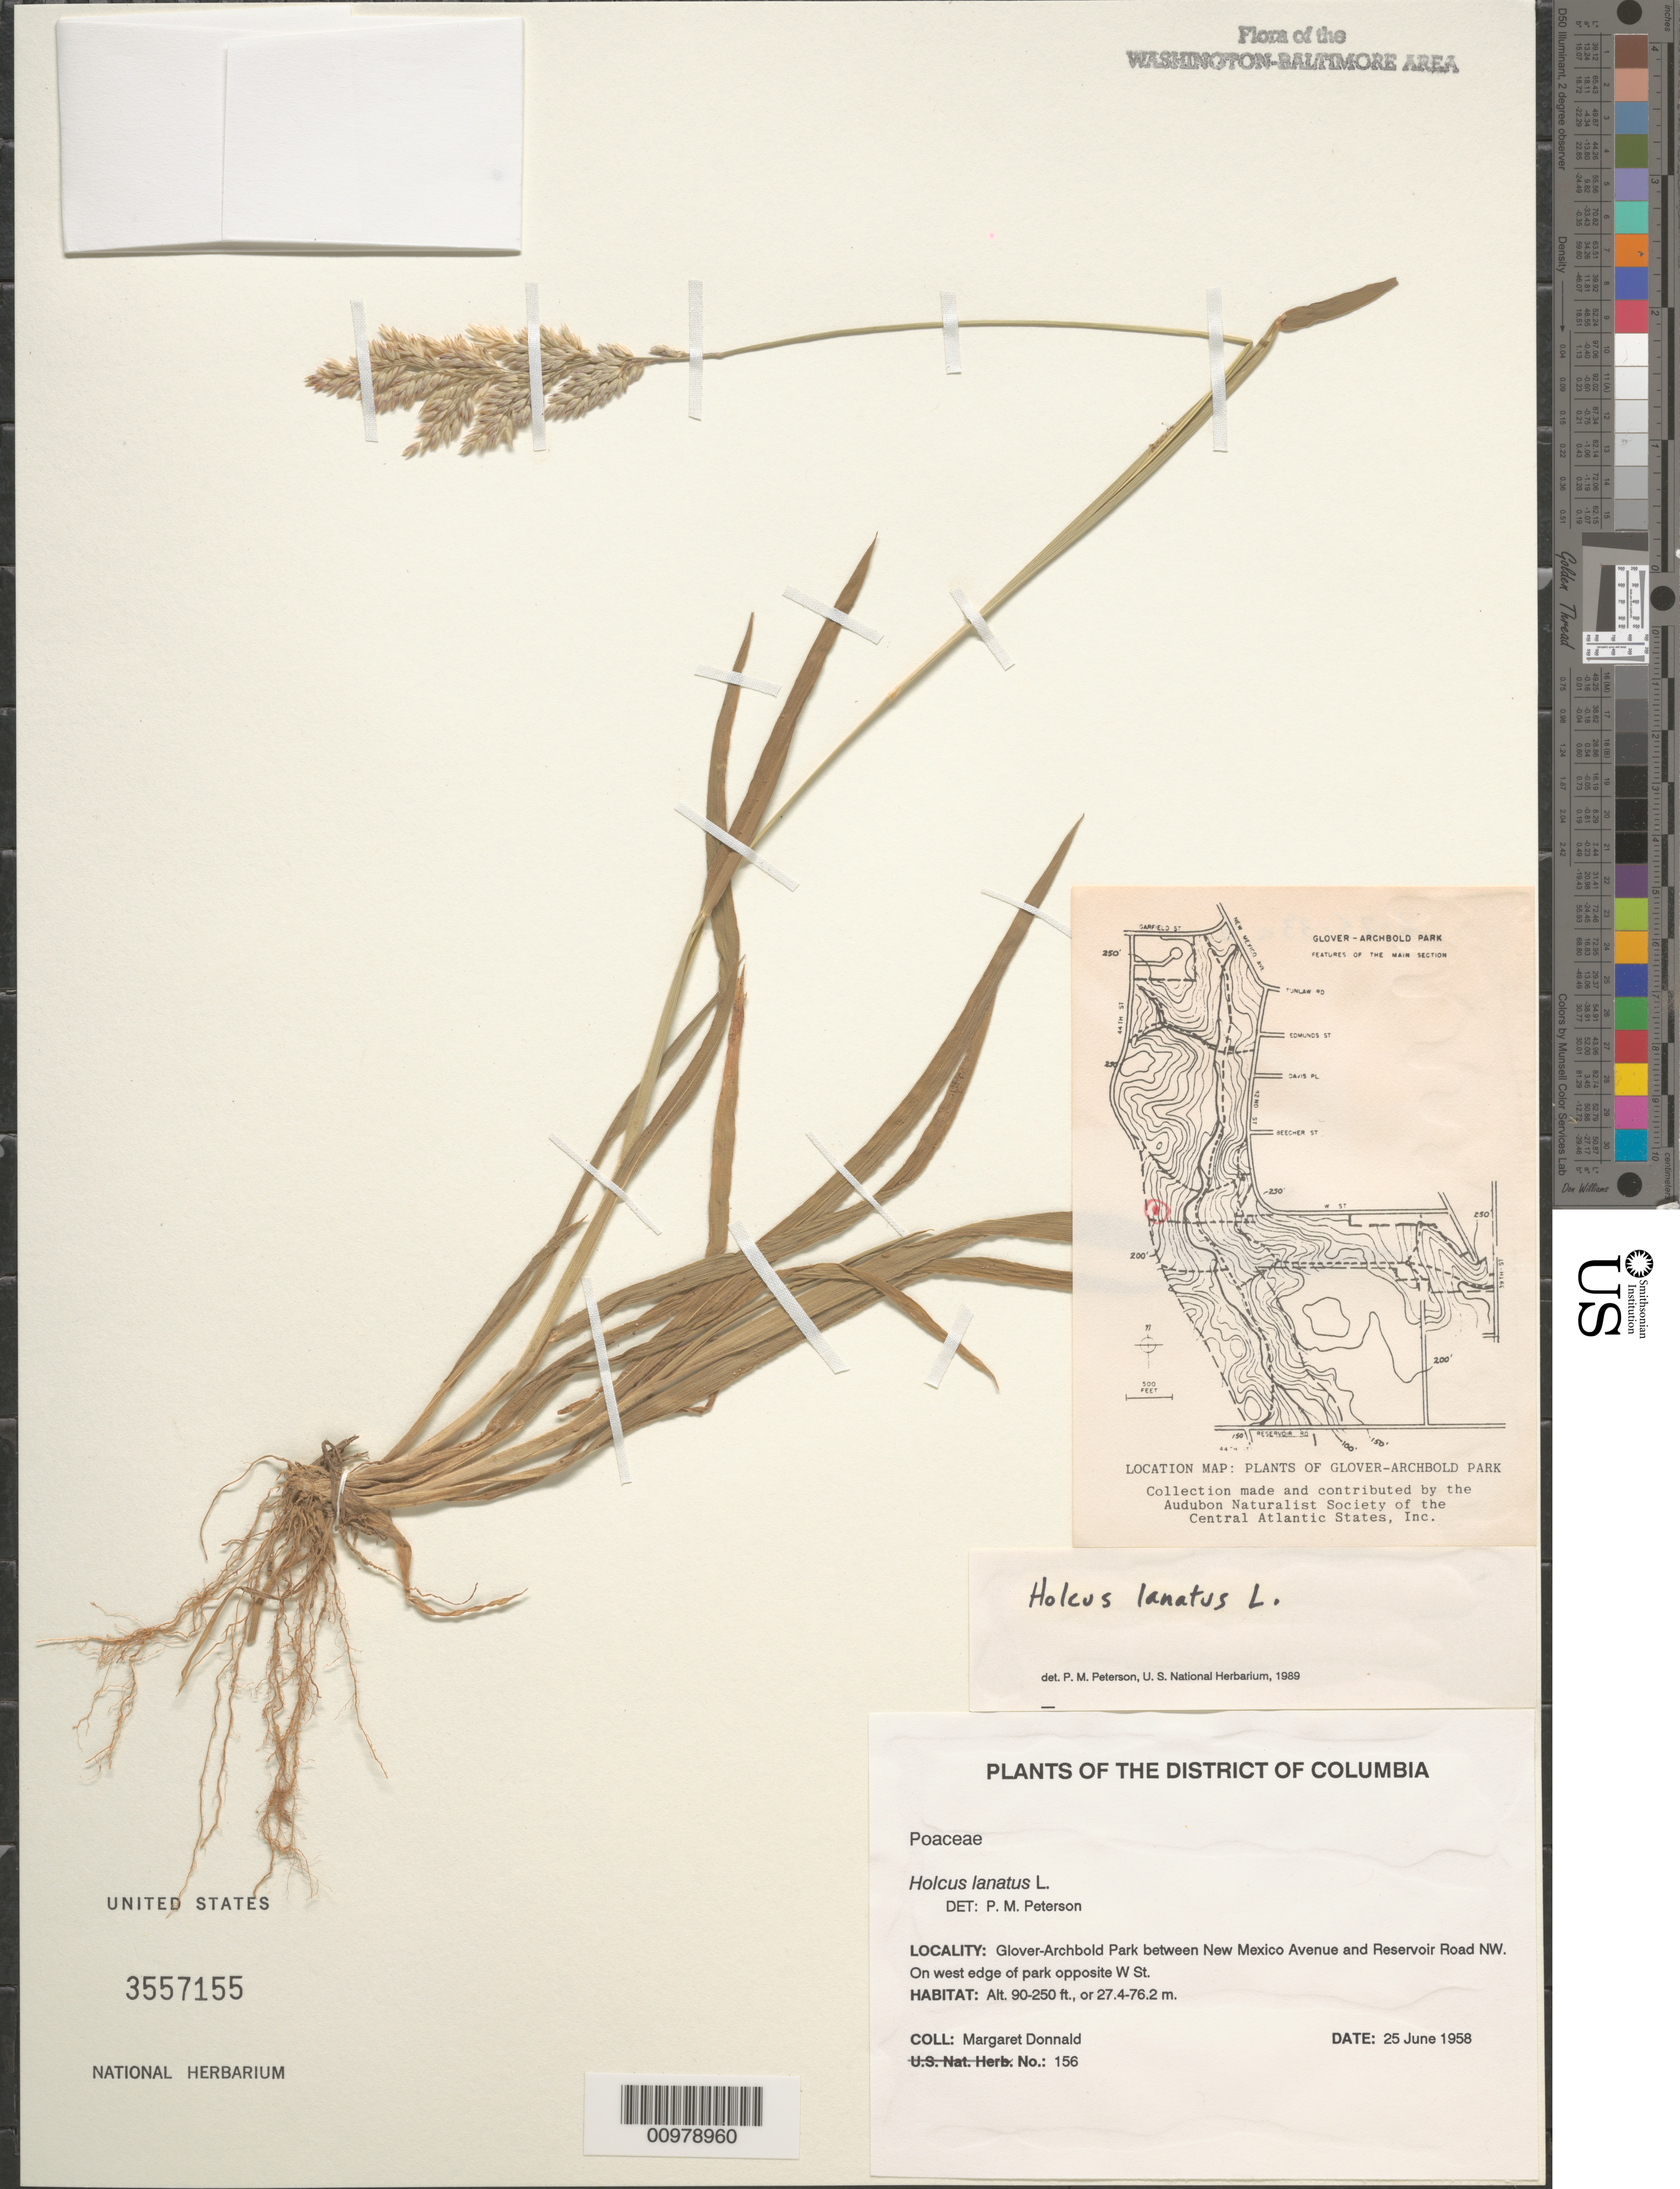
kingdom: Plantae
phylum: Tracheophyta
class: Liliopsida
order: Poales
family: Poaceae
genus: Holcus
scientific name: Holcus lanatus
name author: L.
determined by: Peterson, Paul M., (BOT), Smithsonian Institution - National Museum of Natural History (UNITED STATES)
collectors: M. Donnald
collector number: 156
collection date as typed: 25 Jun 1958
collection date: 1958-06-25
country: United States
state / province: District of Columbia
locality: Glover-Archbold Park between New Mexico Avenue and Reservoir Road NW. On west edge of park opposite W St.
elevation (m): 27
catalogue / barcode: US 3557155